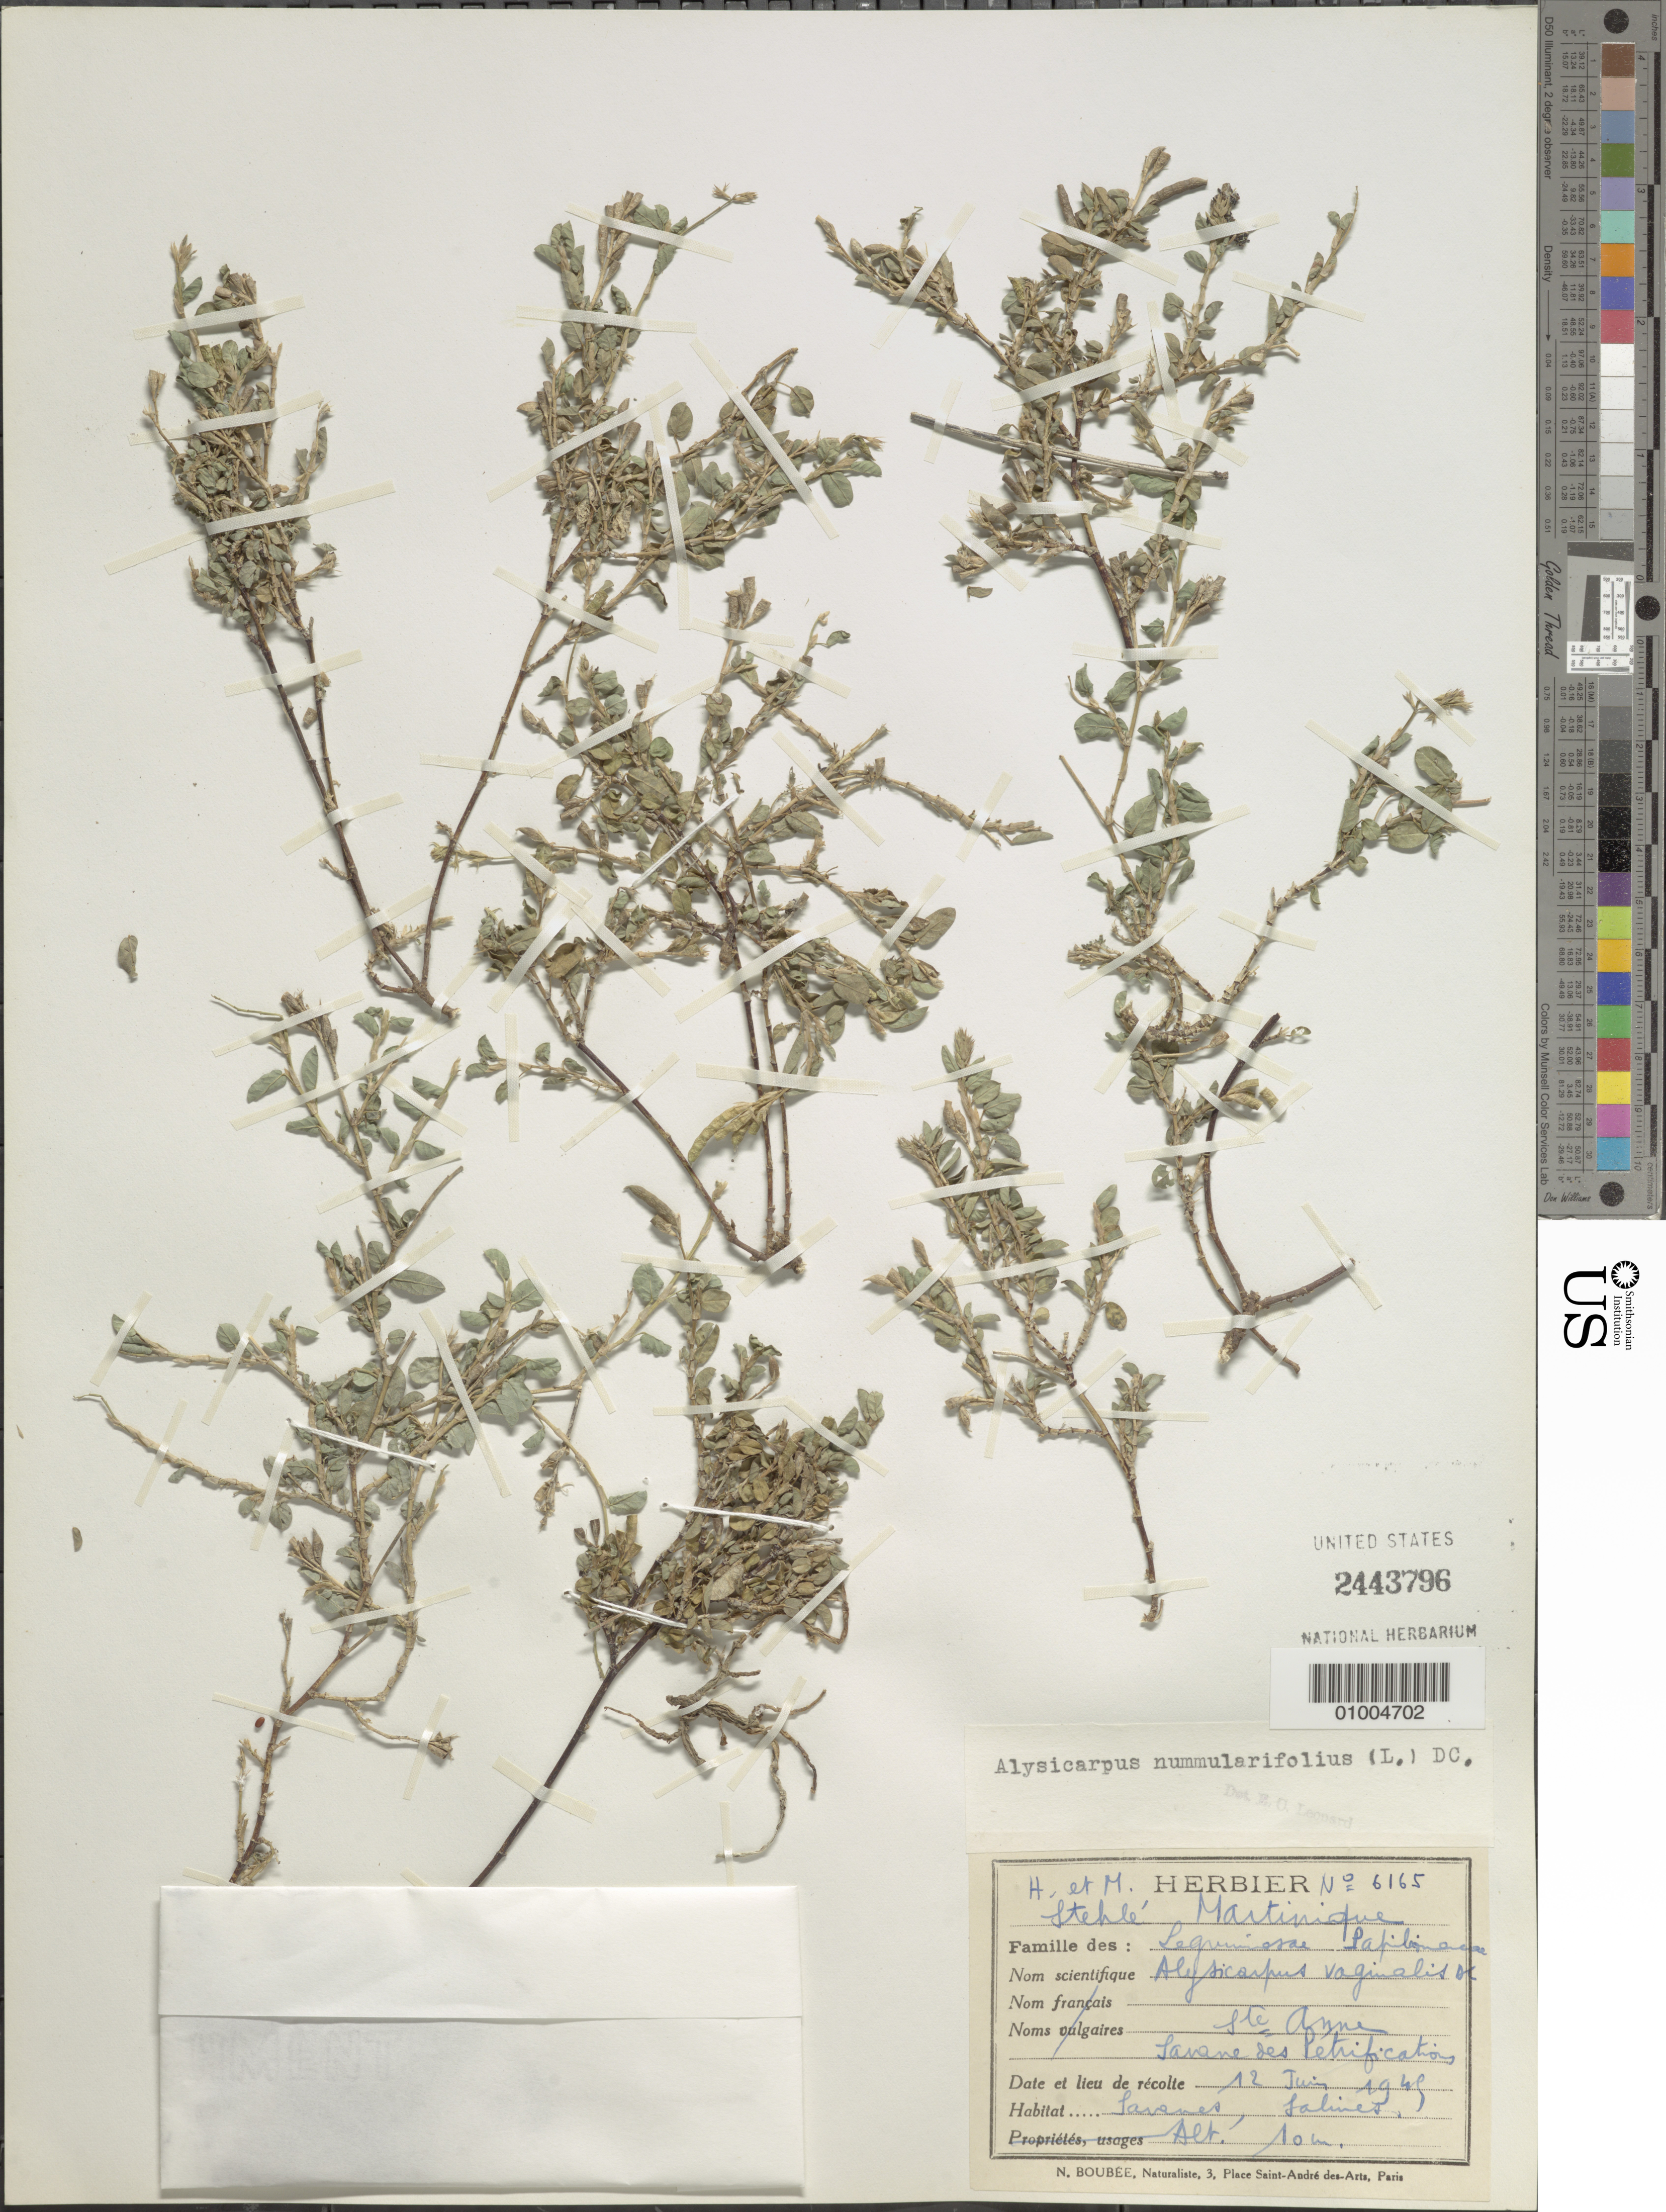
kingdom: Plantae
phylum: Tracheophyta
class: Magnoliopsida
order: Fabales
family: Fabaceae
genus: Alysicarpus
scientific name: Alysicarpus vaginalis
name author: (L.) DC.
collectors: H. Stehlé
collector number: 6165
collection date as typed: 12 Jun 1945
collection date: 1945-06-12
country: Martinique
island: Martinique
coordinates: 0 N, 0 E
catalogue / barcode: US 2443796